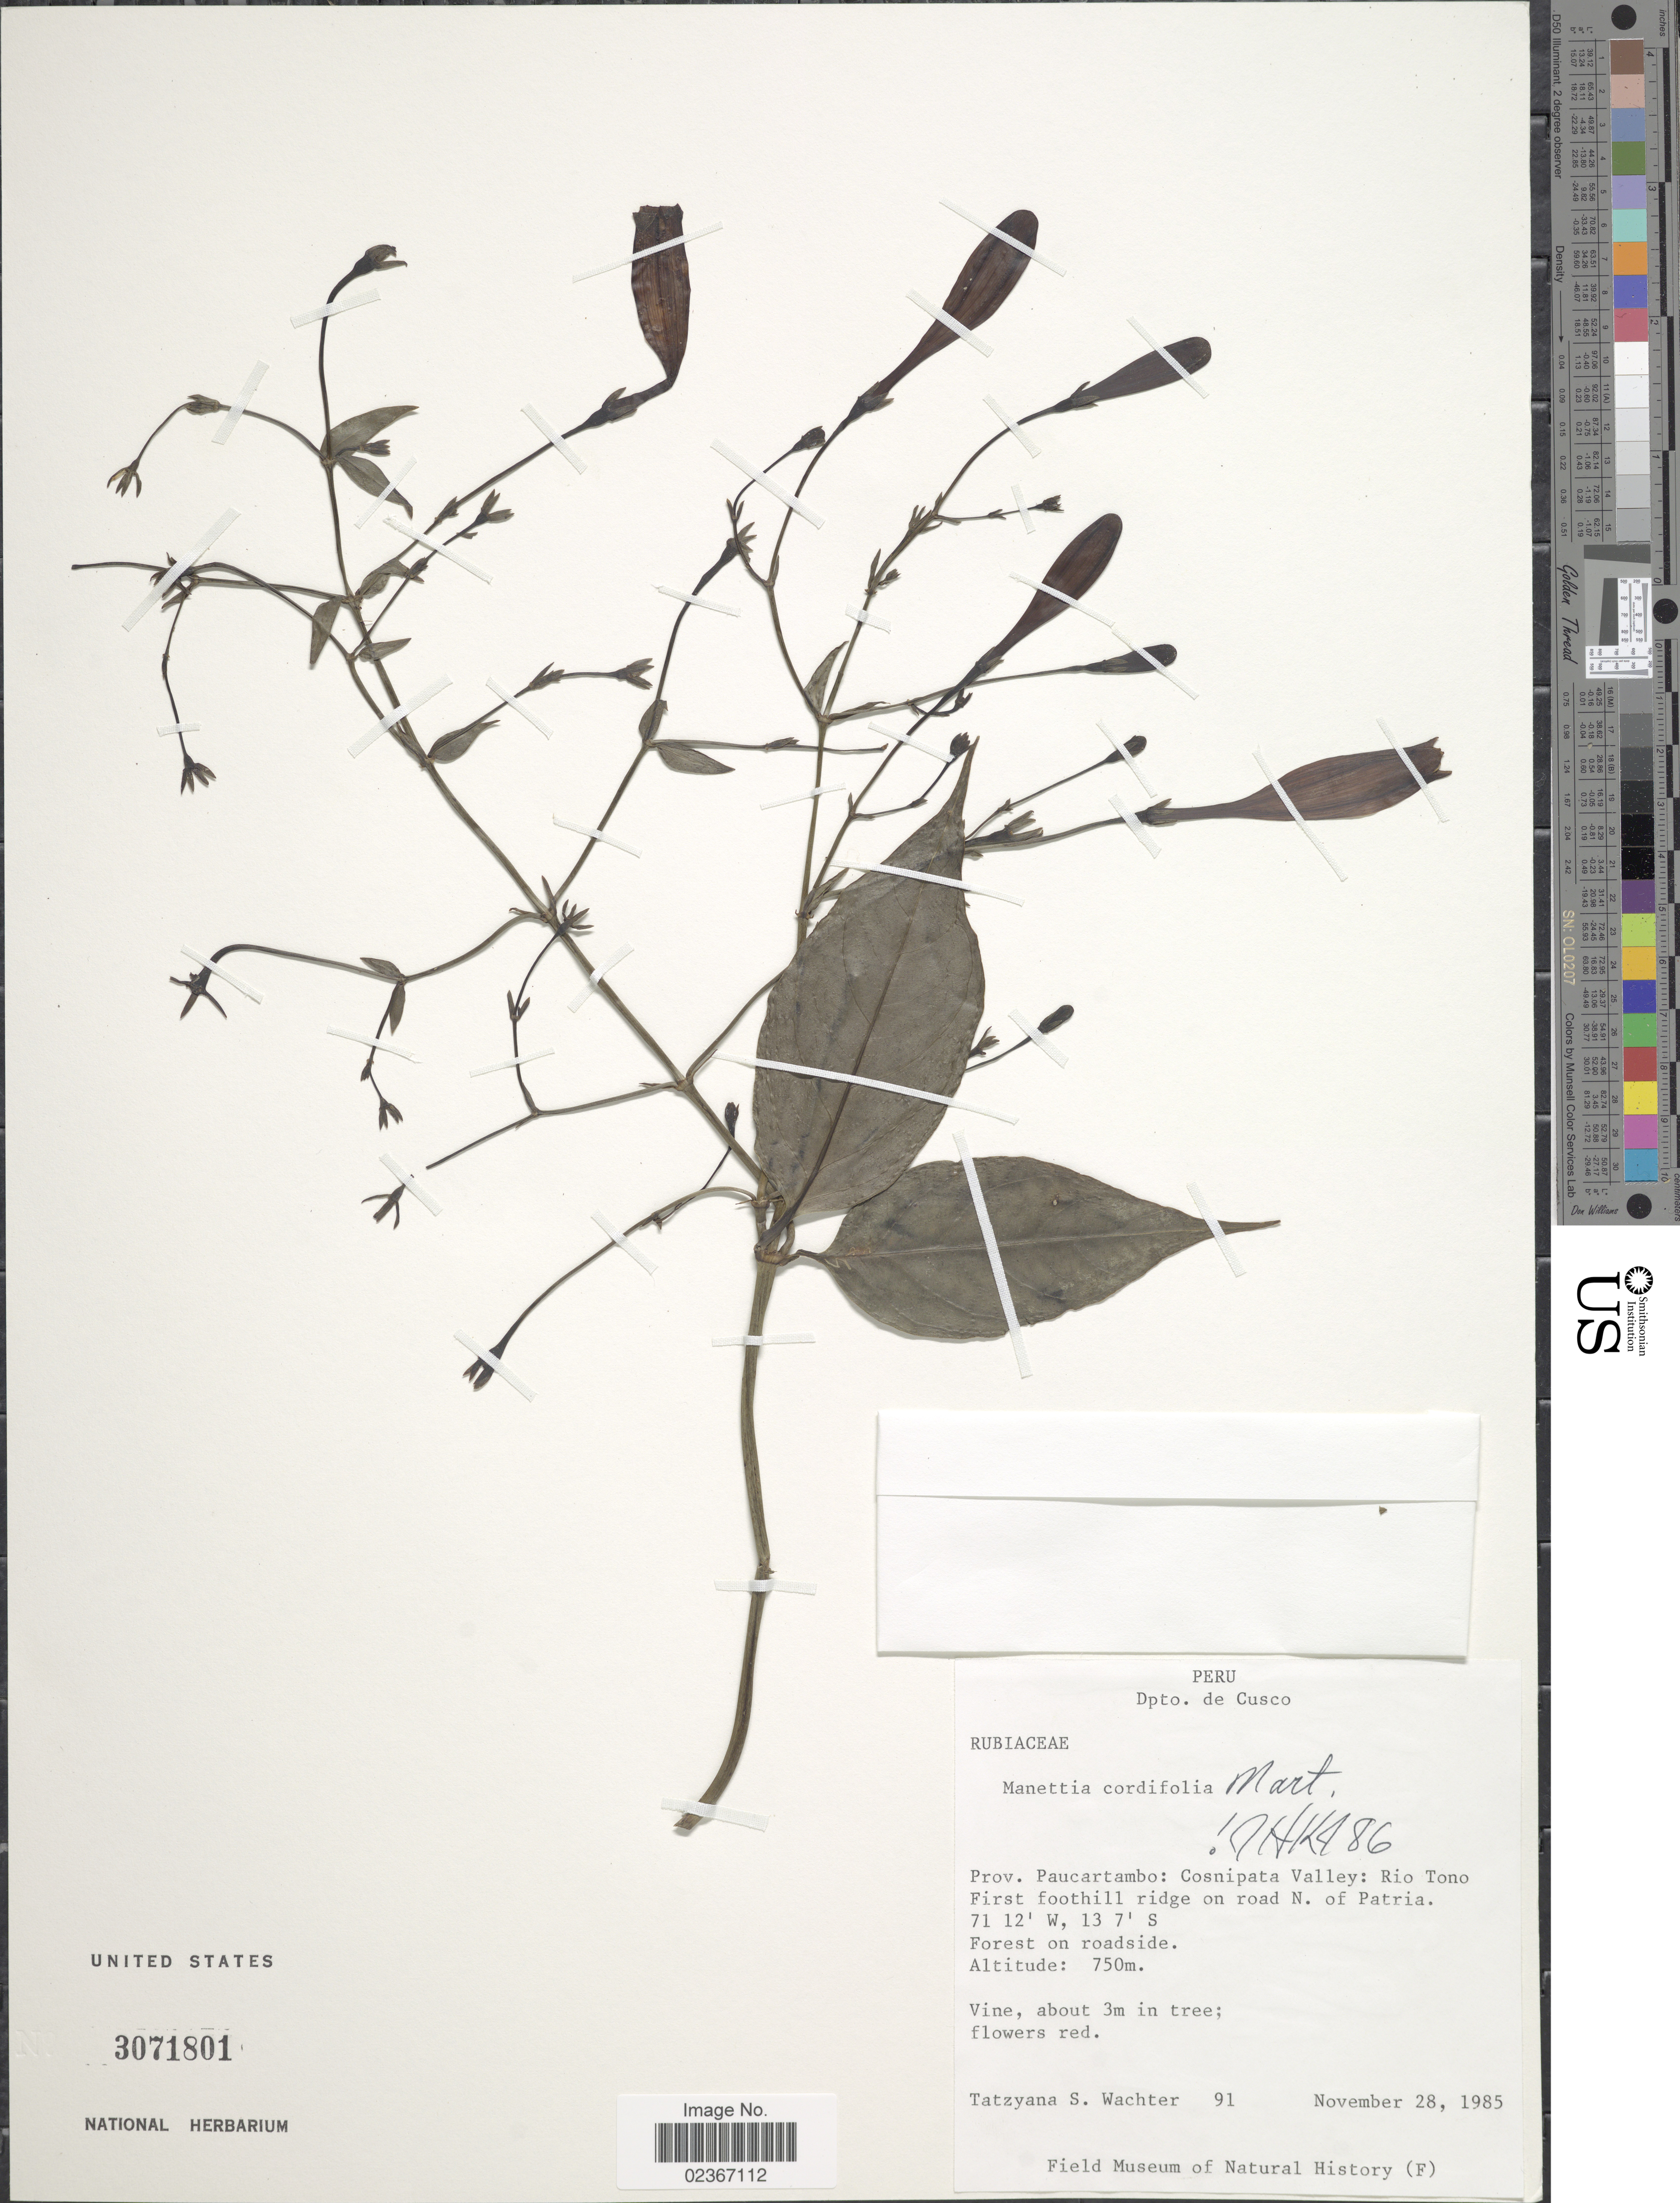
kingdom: Plantae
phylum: Tracheophyta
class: Magnoliopsida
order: Gentianales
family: Rubiaceae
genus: Manettia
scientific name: Manettia cordifolia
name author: Mart.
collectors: T. Wachter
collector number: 91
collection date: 1985-11-28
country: Peru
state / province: Cusco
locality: Dpto. de Cusco. Prov. Paucartambo: Cosnipata Valley: Rio Tono First foothill ridge on road N. of Patria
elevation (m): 750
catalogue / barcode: US 3071801